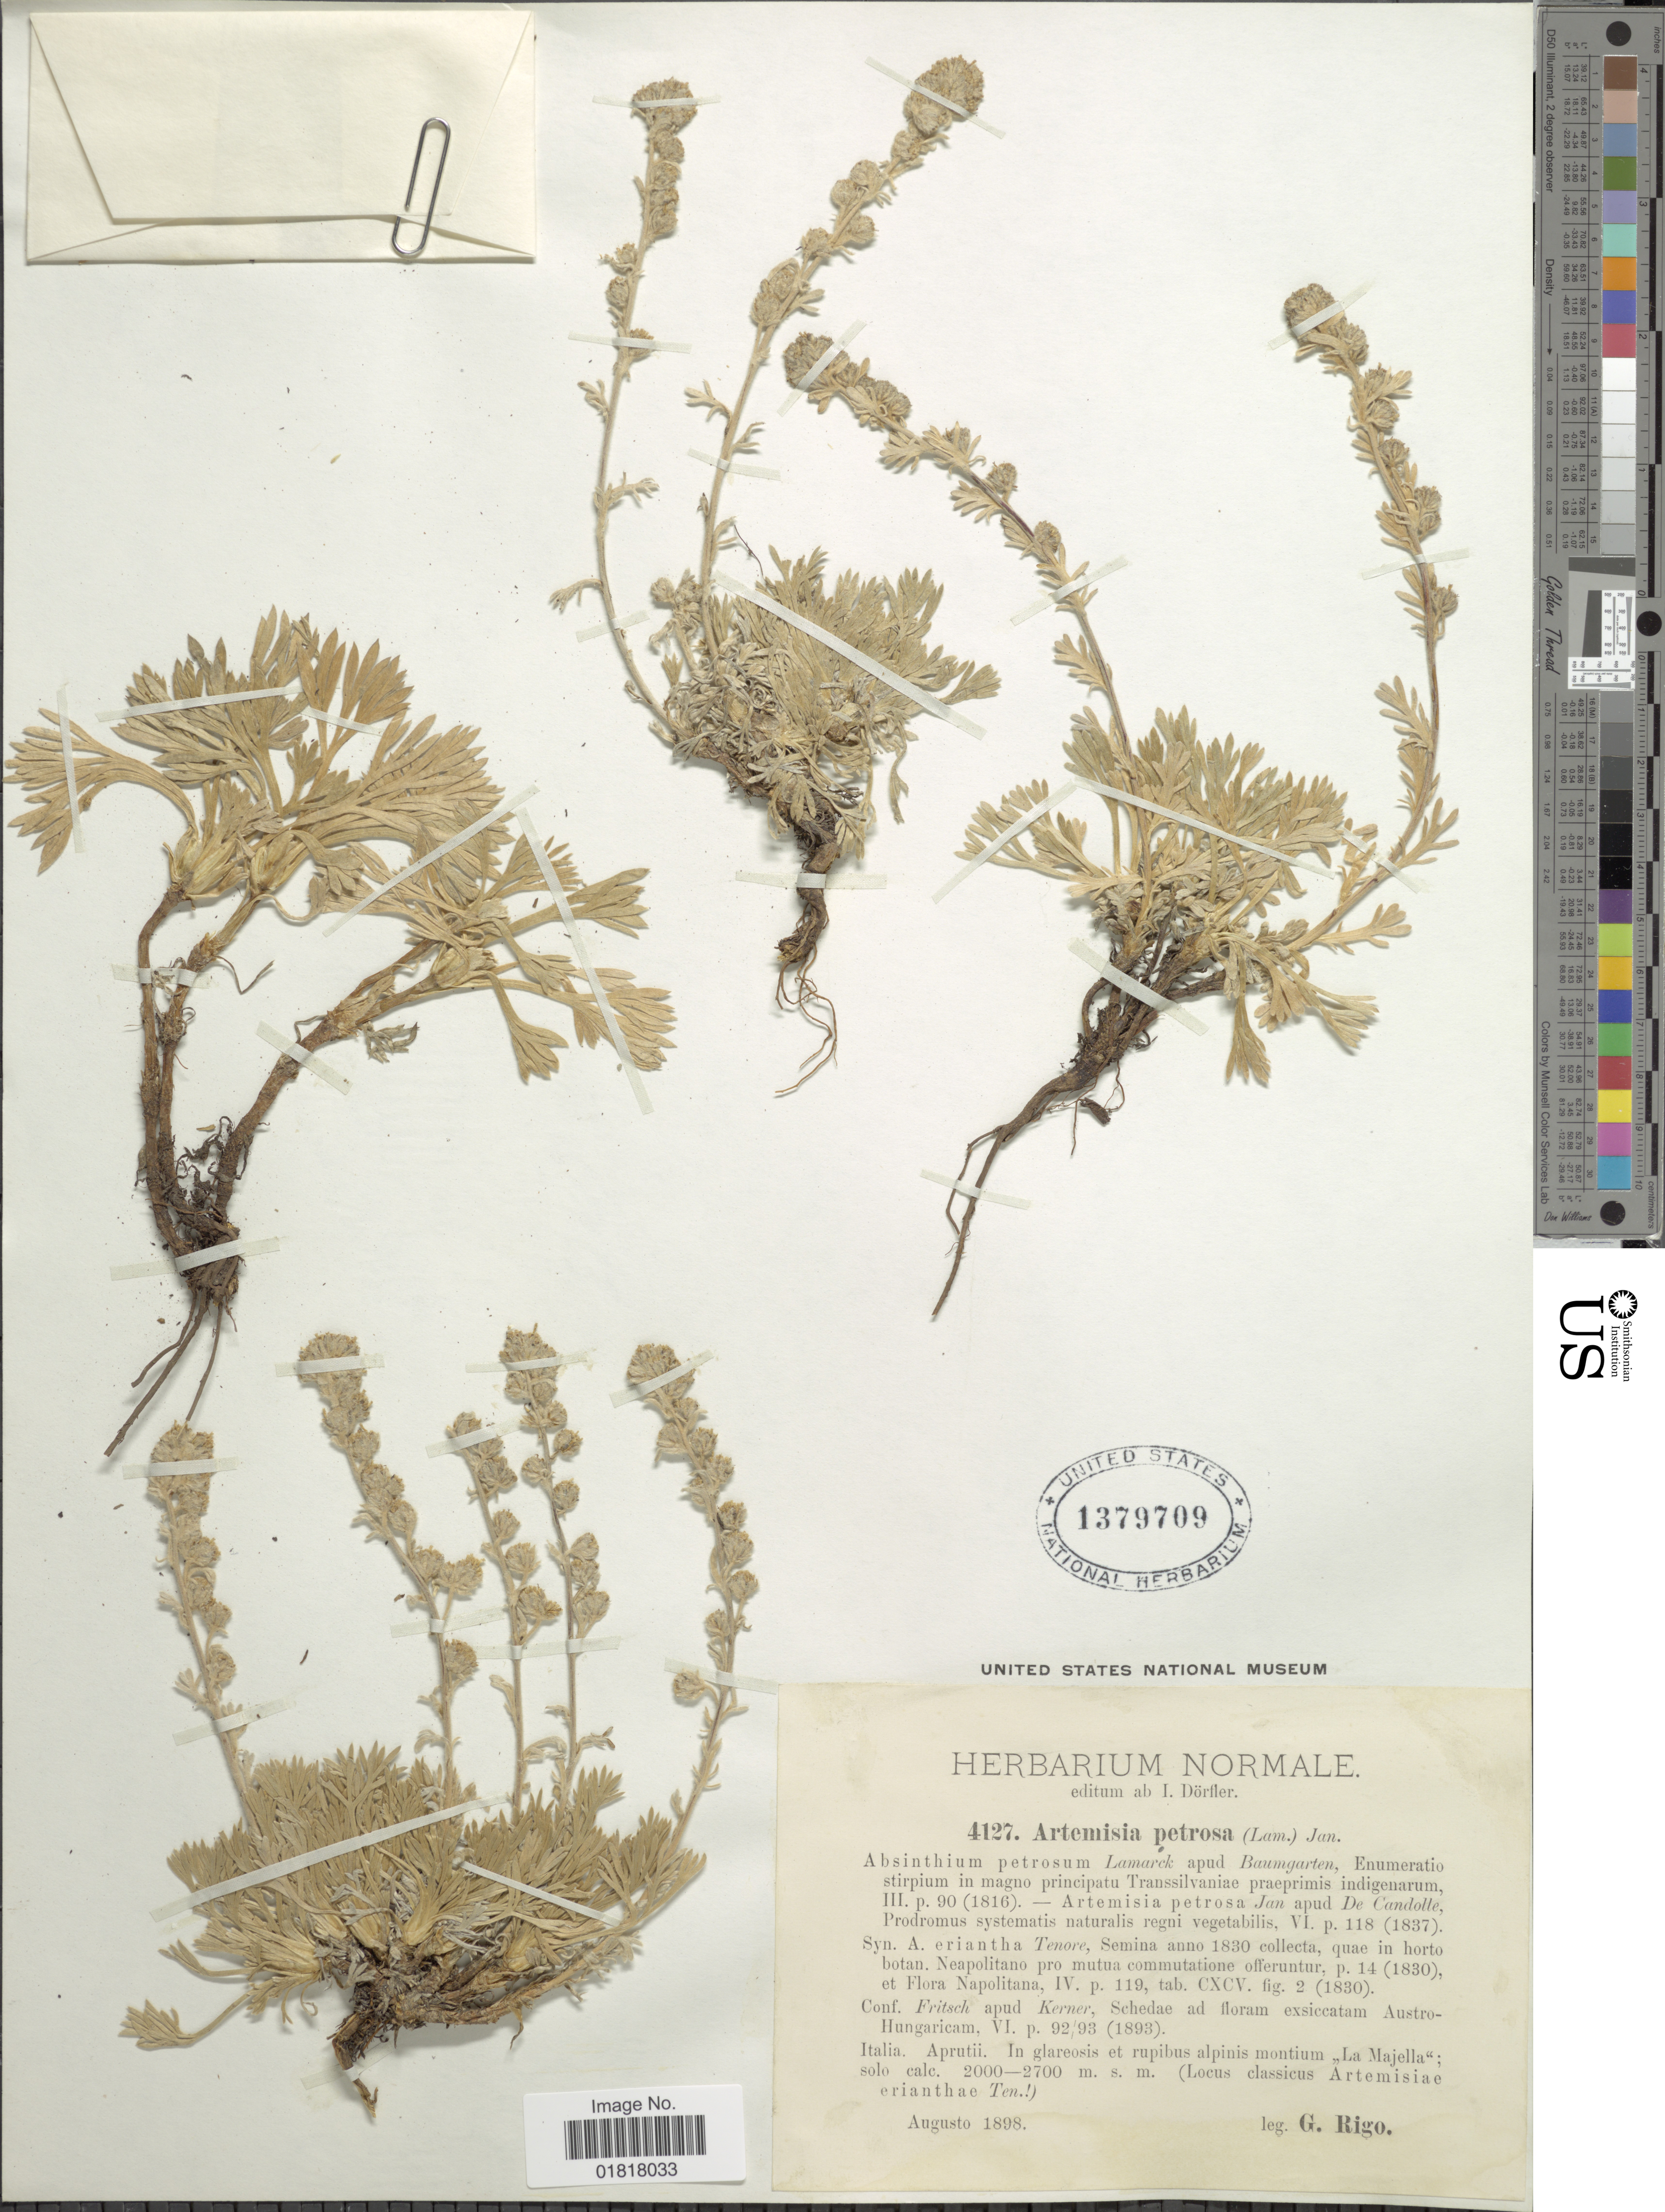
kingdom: Plantae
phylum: Tracheophyta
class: Magnoliopsida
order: Asterales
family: Asteraceae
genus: Artemisia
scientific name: Artemisia petrosa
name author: (Baumg.) Jan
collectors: G. Rigo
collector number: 4127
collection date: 1898-08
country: Italy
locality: Aprutii, in glareosis et rupibus alpinis montium ,,La Majaell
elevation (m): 2000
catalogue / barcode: US 1379709